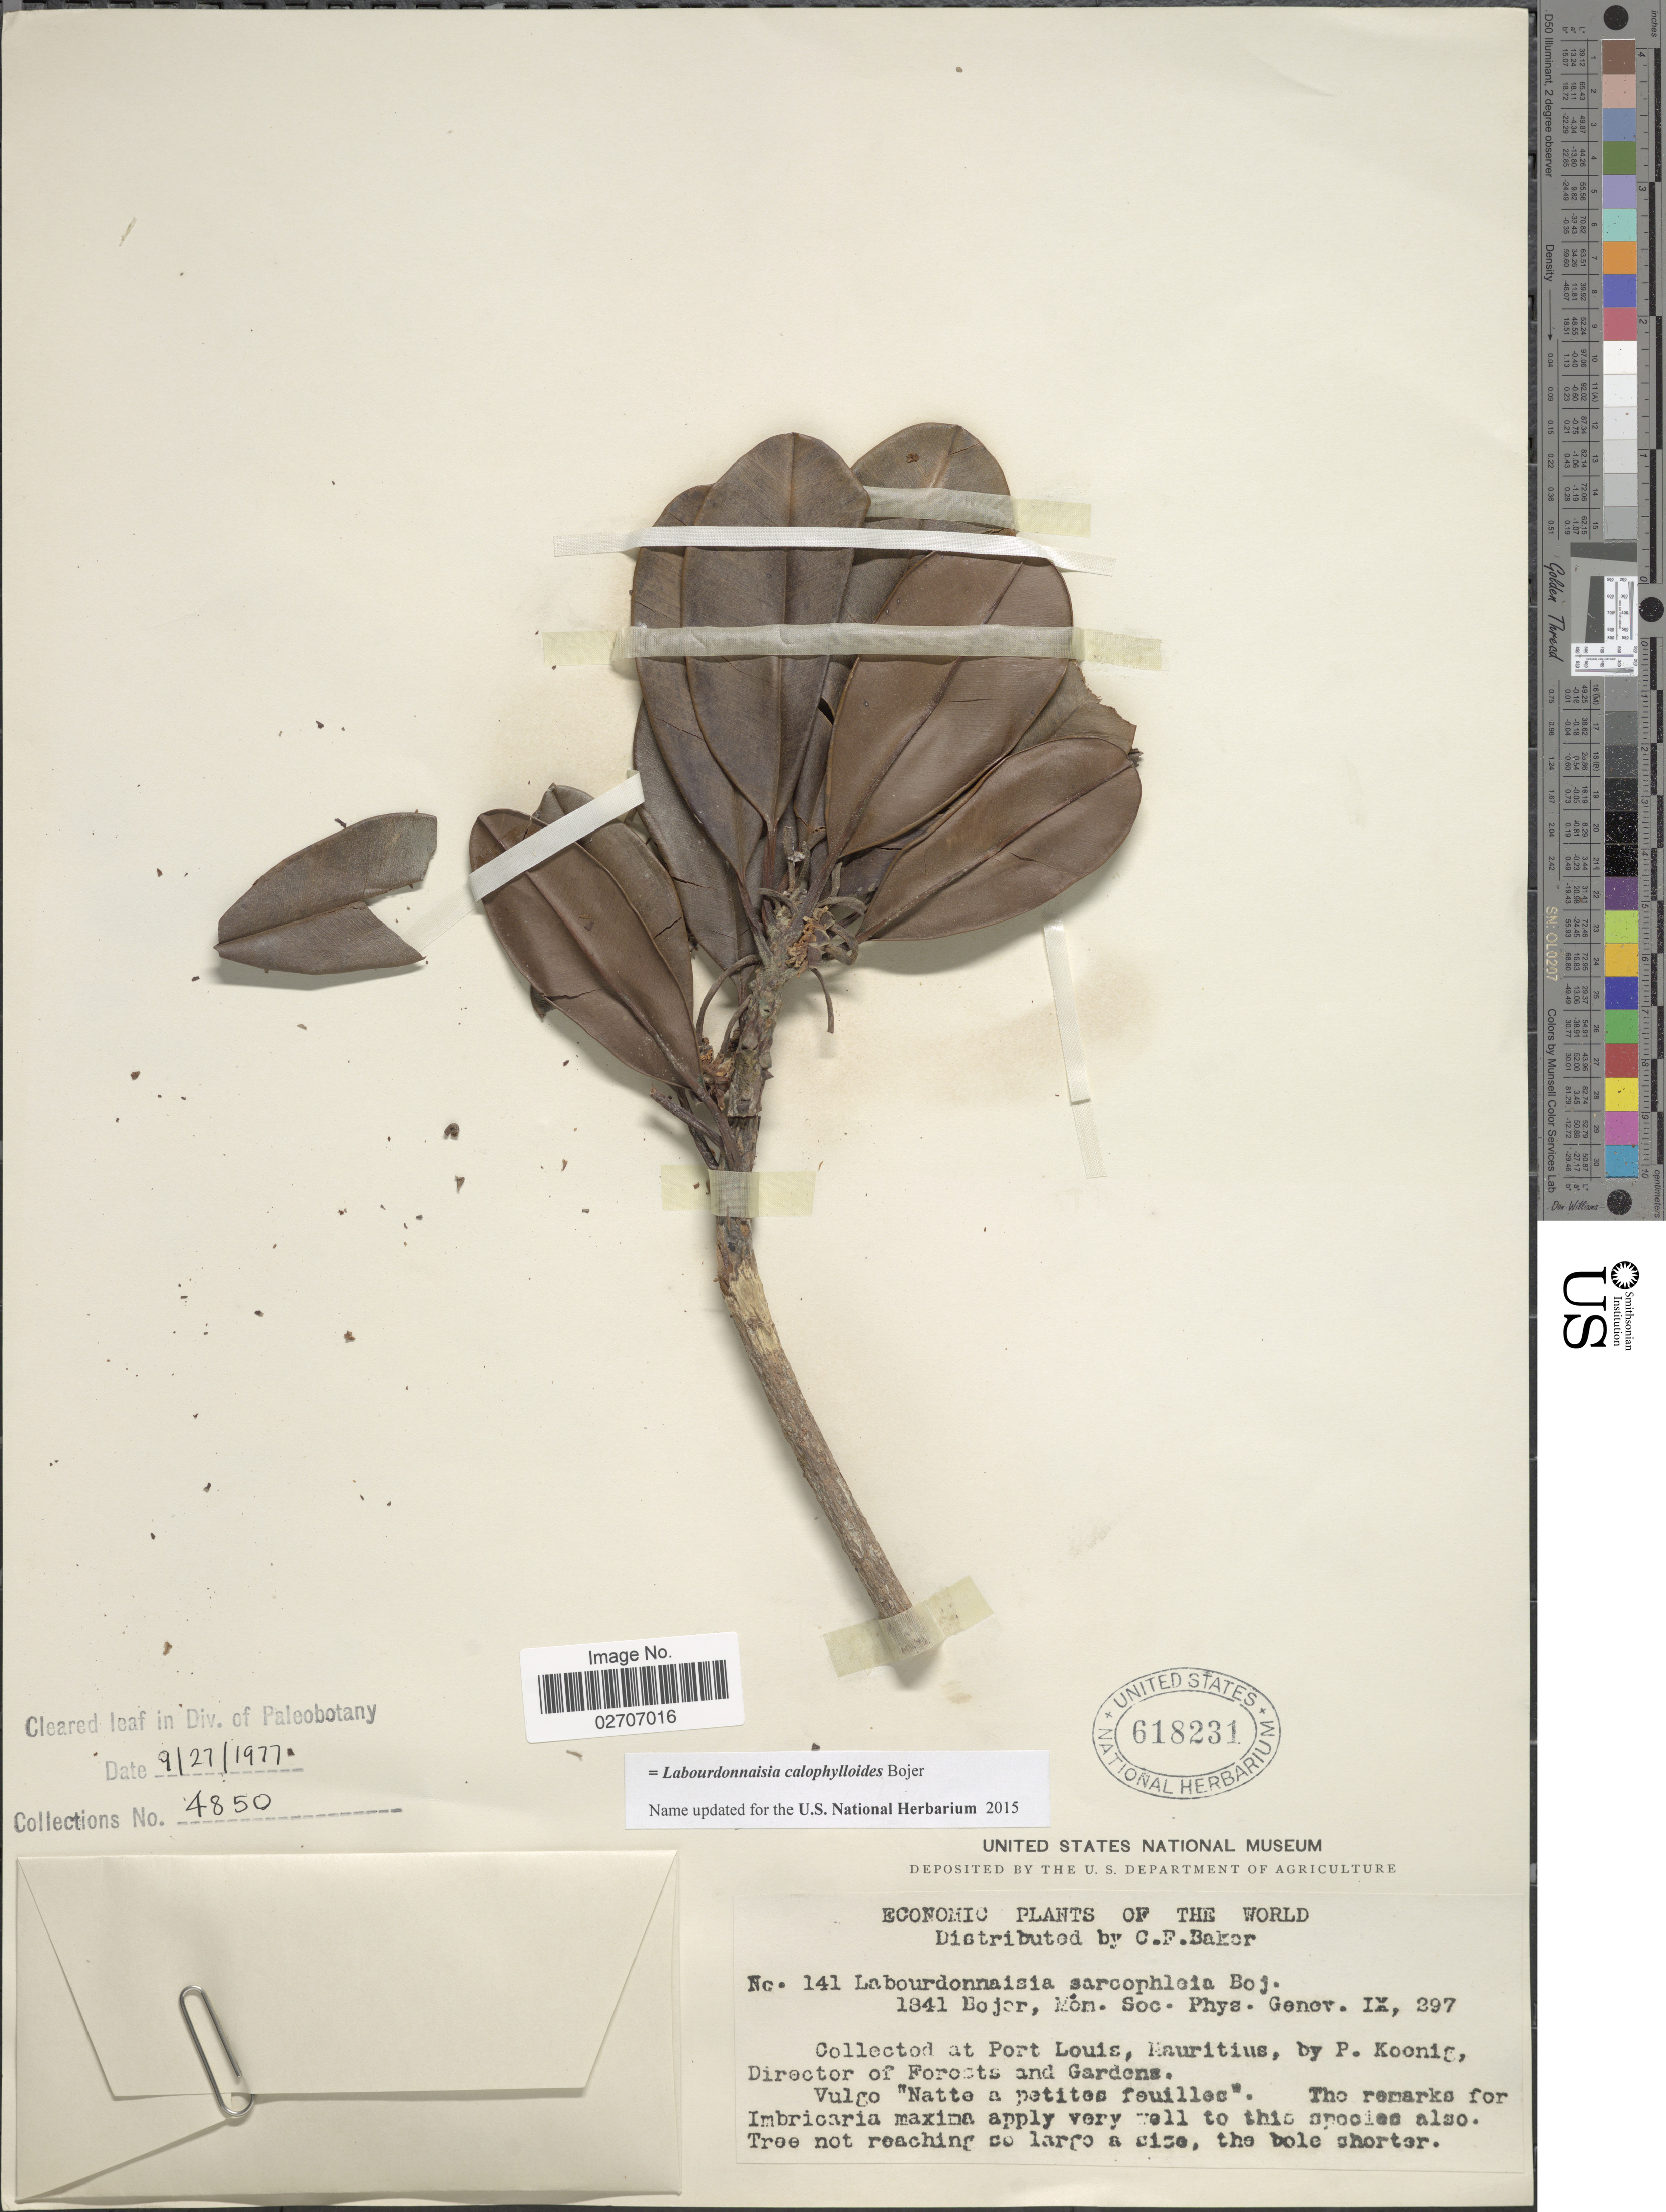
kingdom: Plantae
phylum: Tracheophyta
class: Magnoliopsida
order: Ericales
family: Sapotaceae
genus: Labourdonnaisia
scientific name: Labourdonnaisia calophylloides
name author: Bojer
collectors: P. Koenig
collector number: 141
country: Mauritius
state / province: Port Louis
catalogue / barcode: US 618231